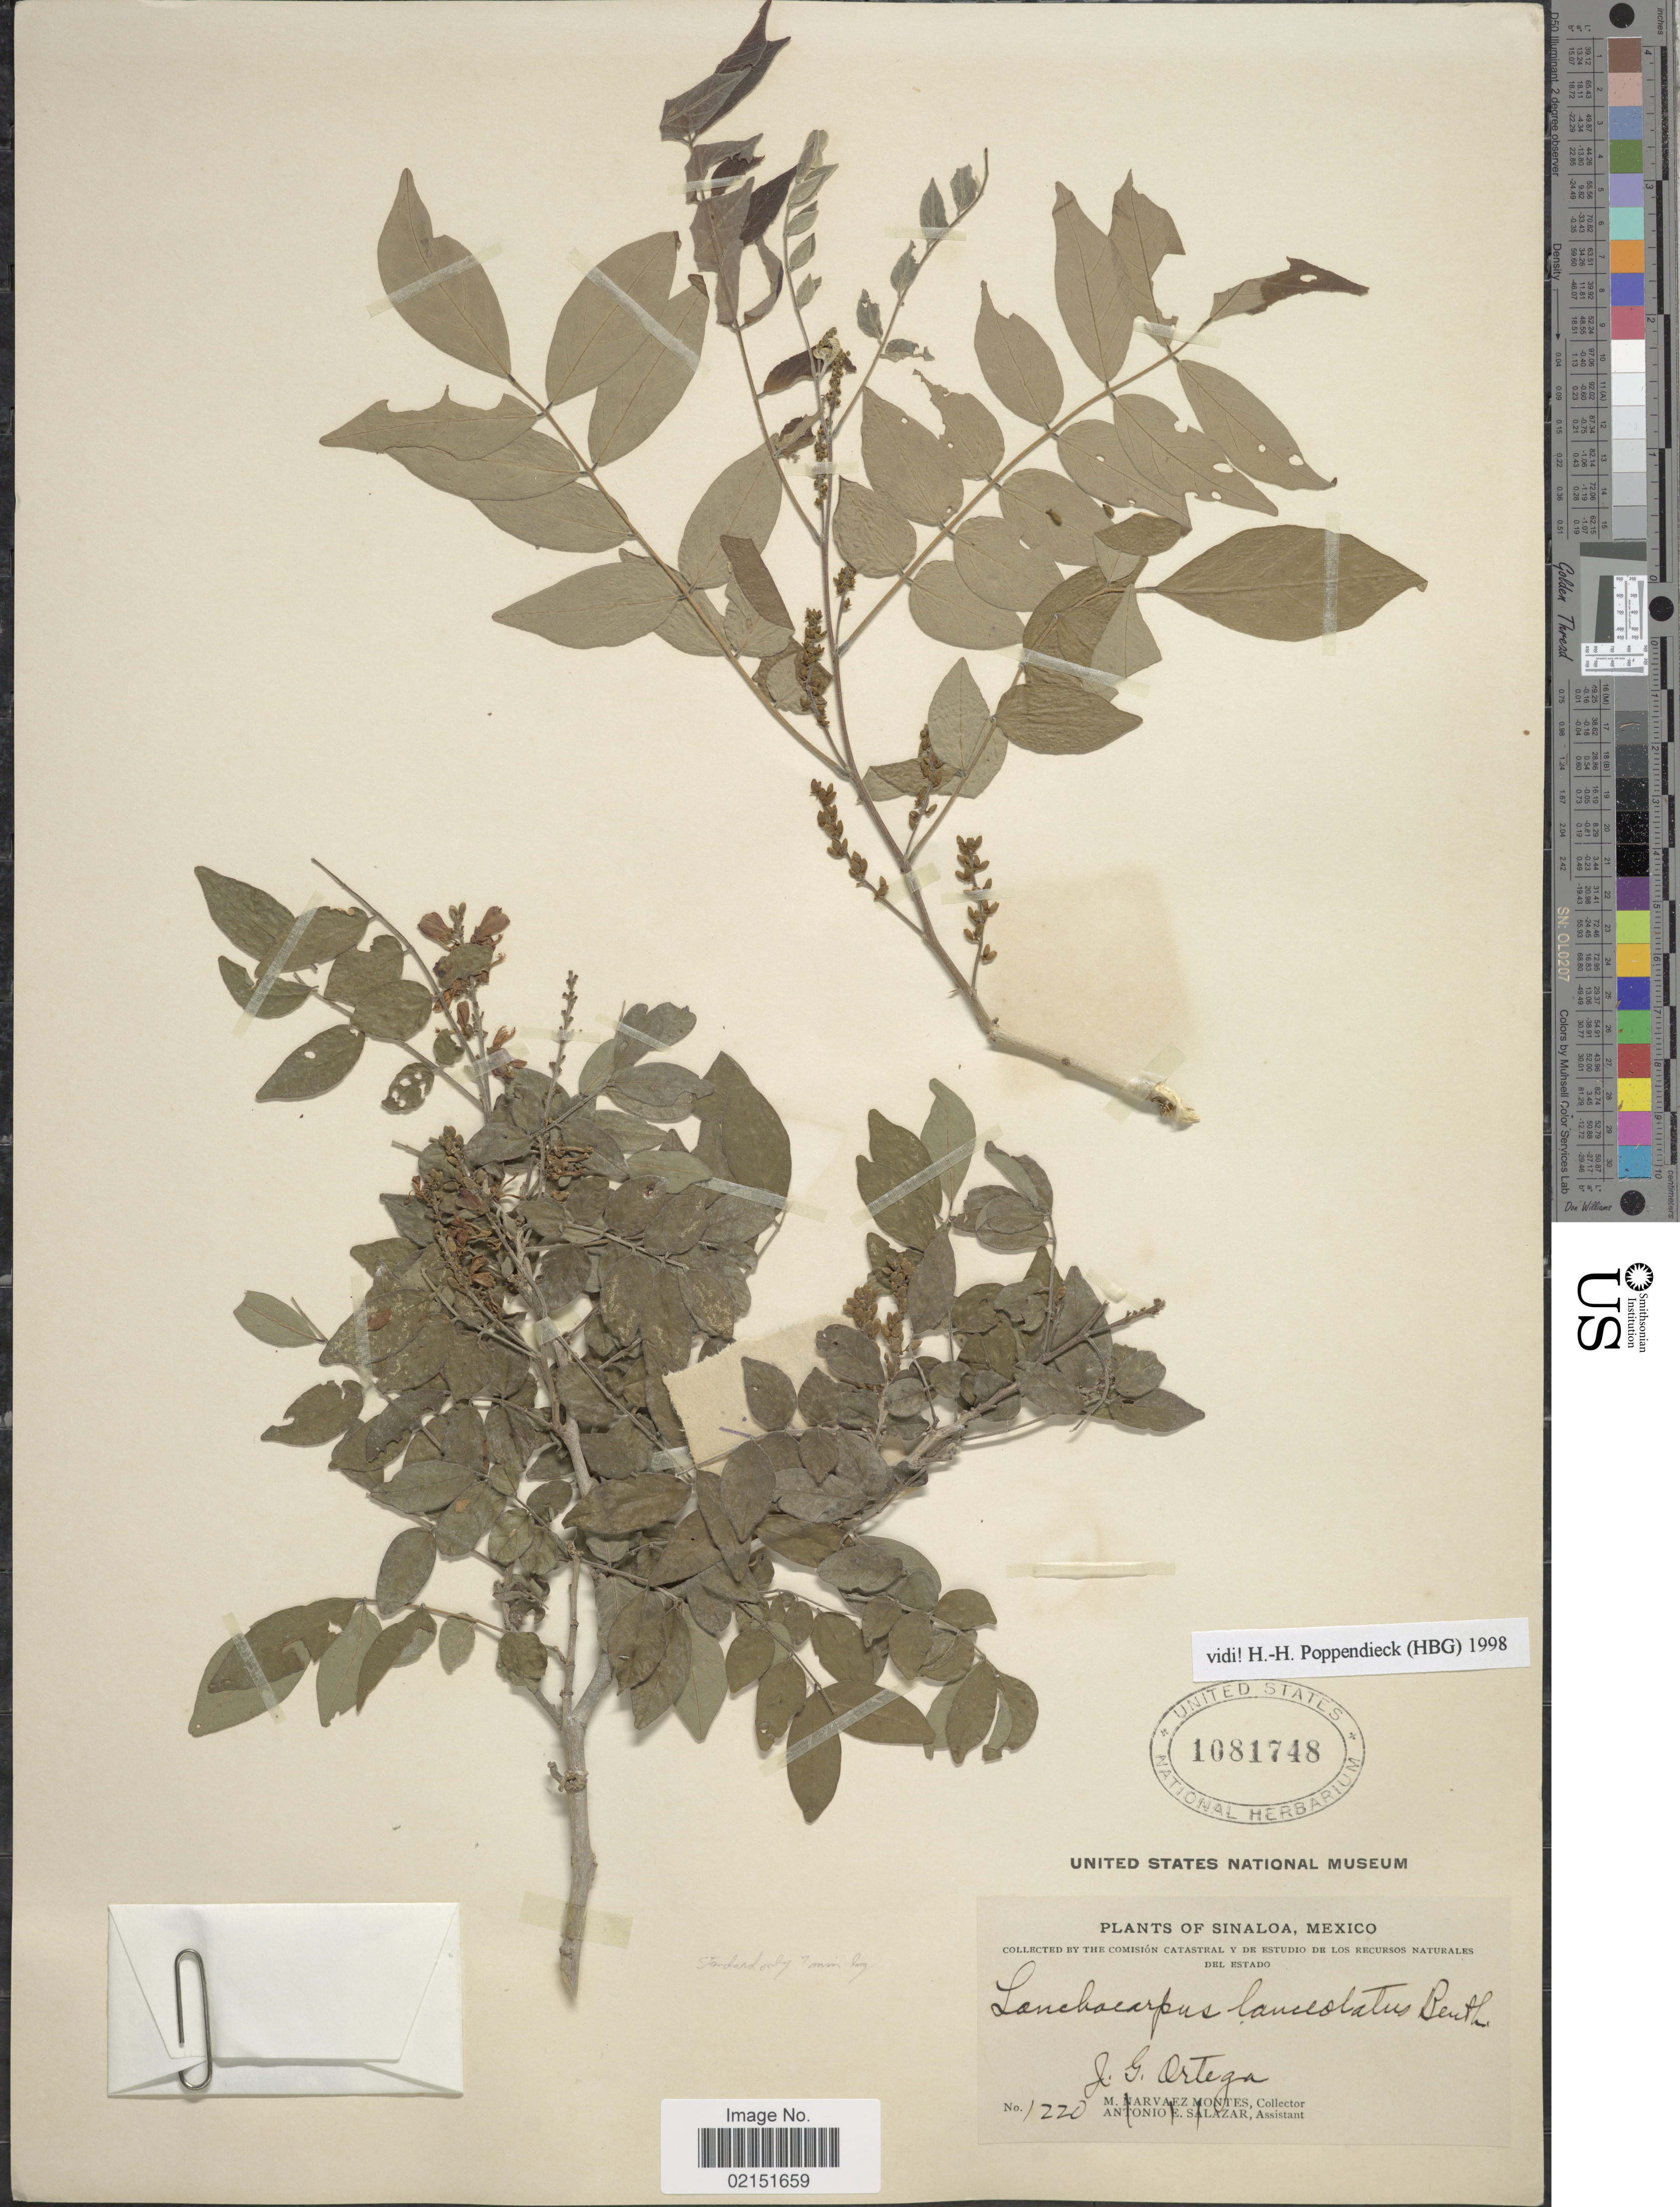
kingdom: Plantae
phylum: Tracheophyta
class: Magnoliopsida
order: Fabales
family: Fabaceae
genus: Lonchocarpus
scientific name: Lonchocarpus lanceolatus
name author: Benth.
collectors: J. Ortega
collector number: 1220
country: Mexico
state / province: Sinaloa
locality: Collected by the Comision Catastral y de Estudio de Los Recursos Naturales del Estado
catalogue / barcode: US 1081748